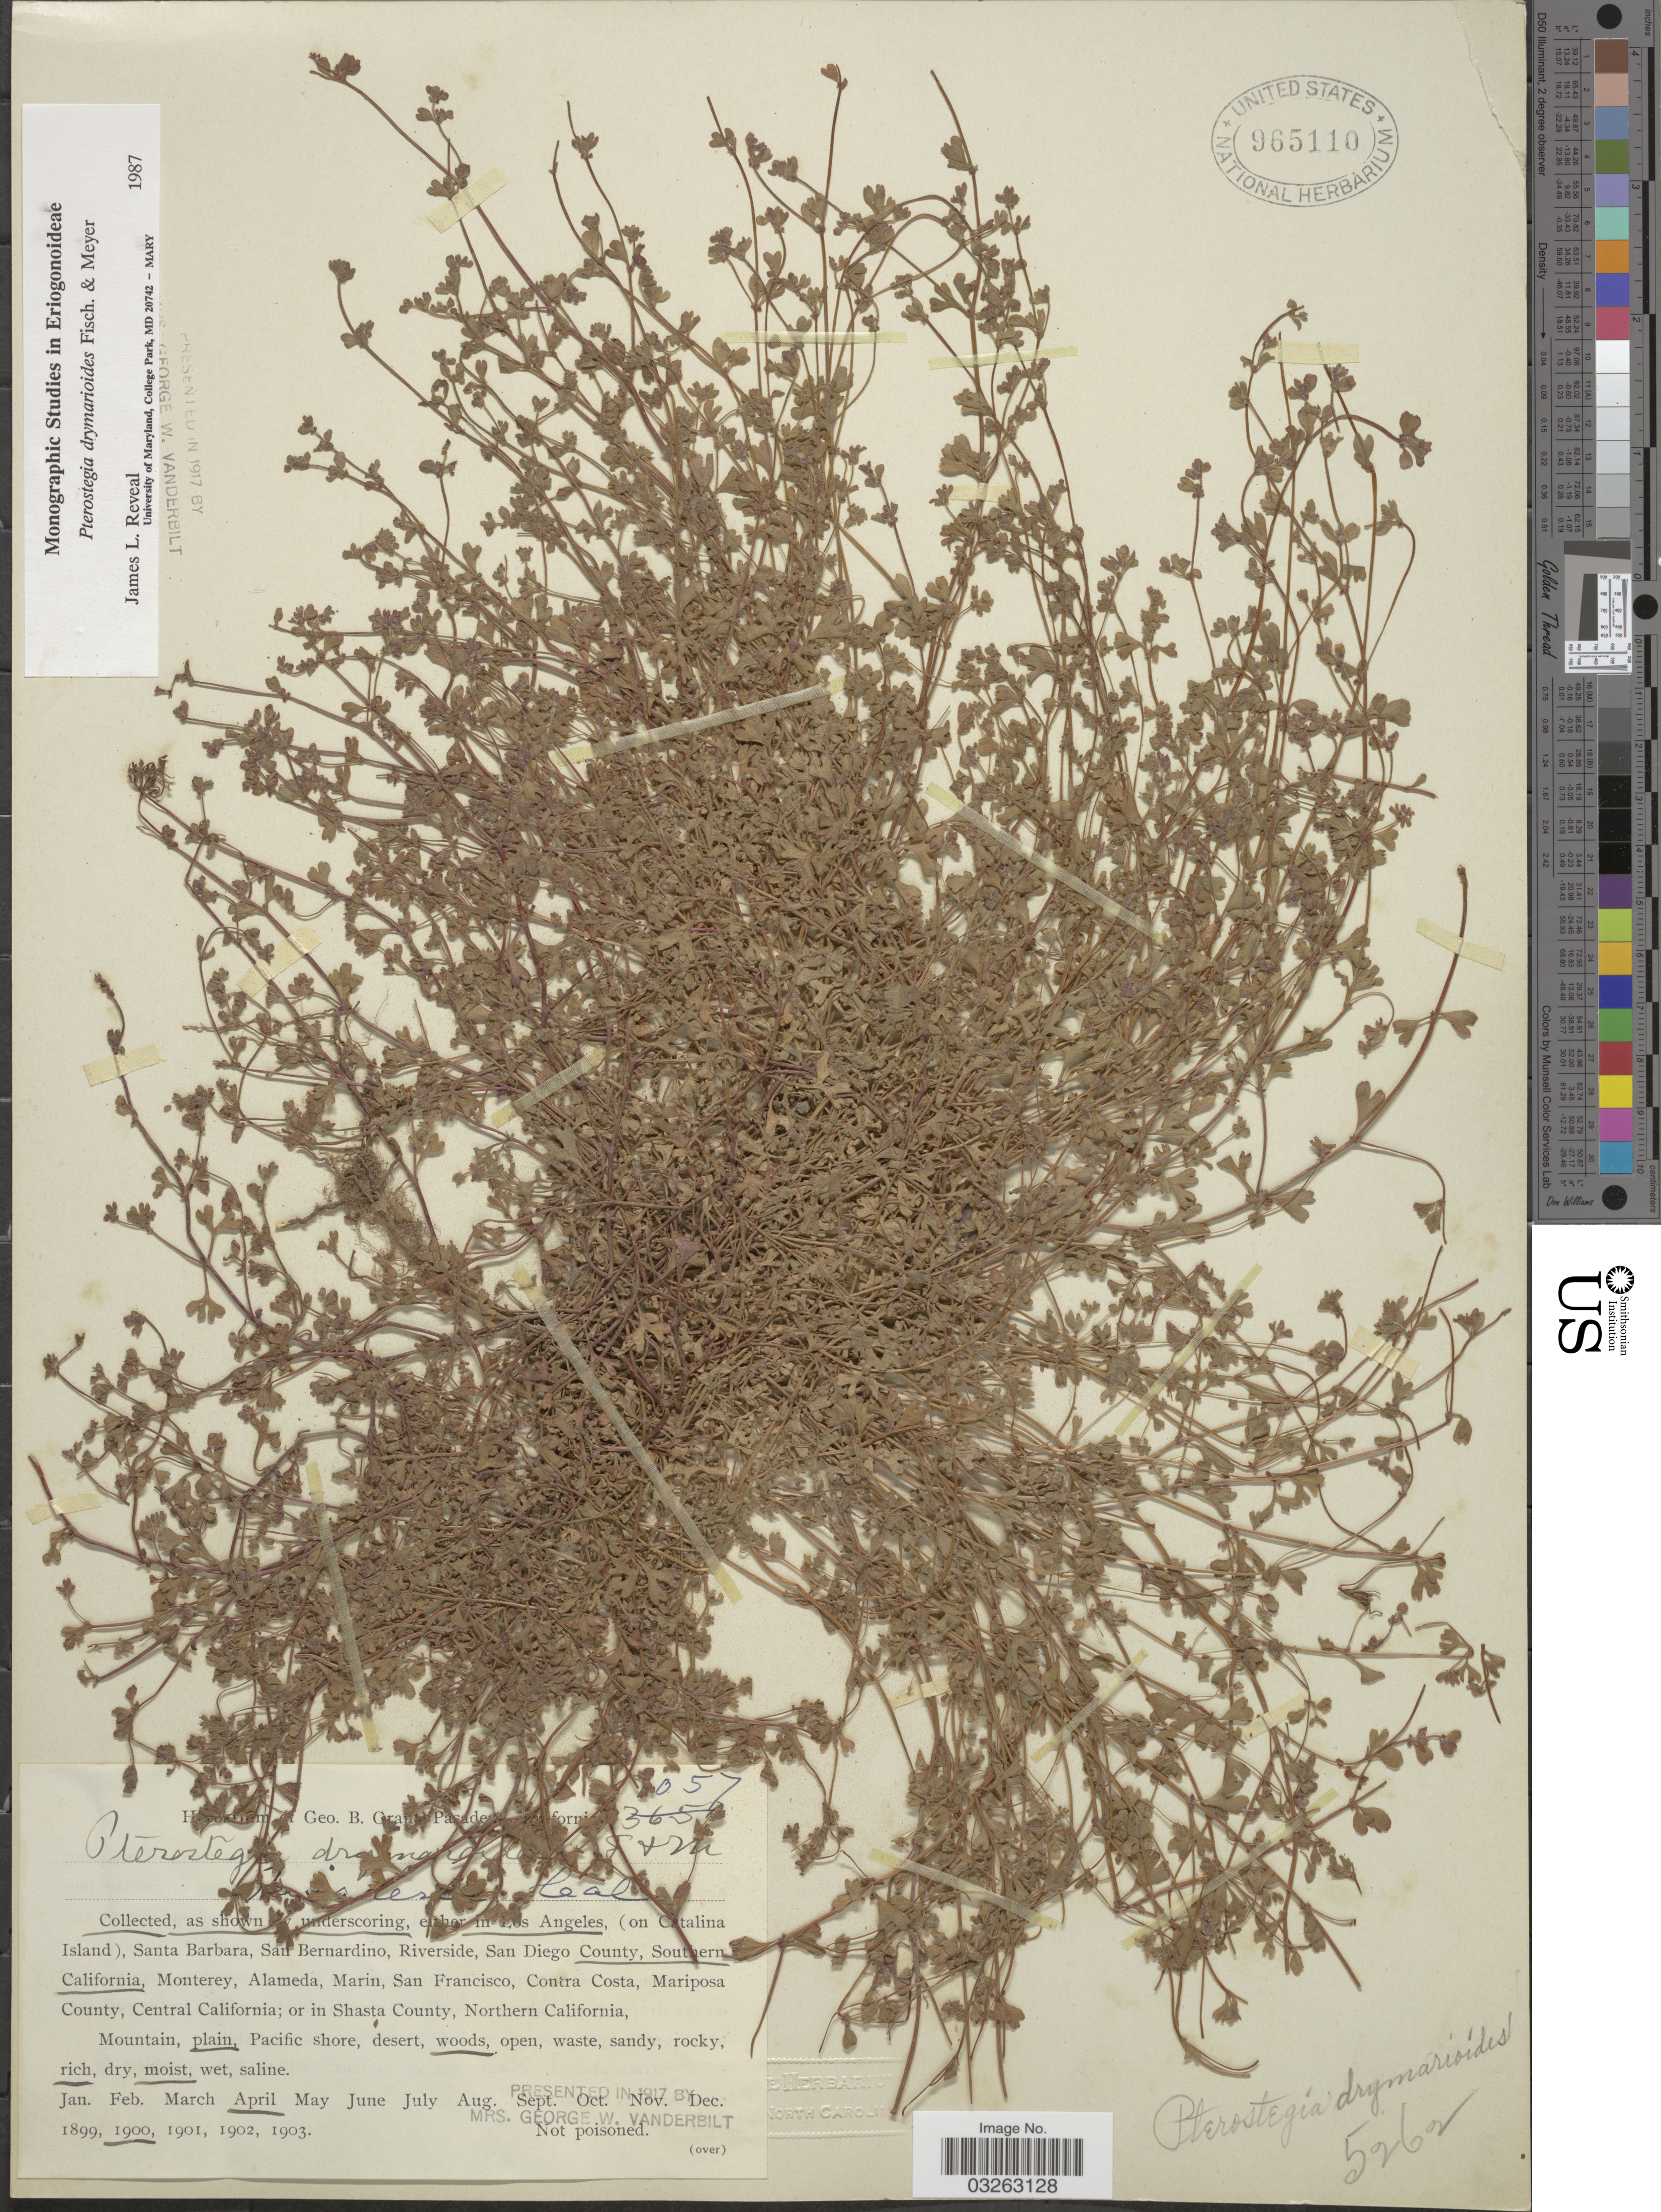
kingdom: Plantae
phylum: Tracheophyta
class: Magnoliopsida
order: Caryophyllales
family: Polygonaceae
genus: Pterostegia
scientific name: Pterostegia drymarioides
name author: Fisch. & C.A. Mey.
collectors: ex herb. Geo. B. Grant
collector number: !057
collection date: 1900-04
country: United States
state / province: California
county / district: Los Angeles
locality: Los Angeles County, Southern California.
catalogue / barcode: US 965110